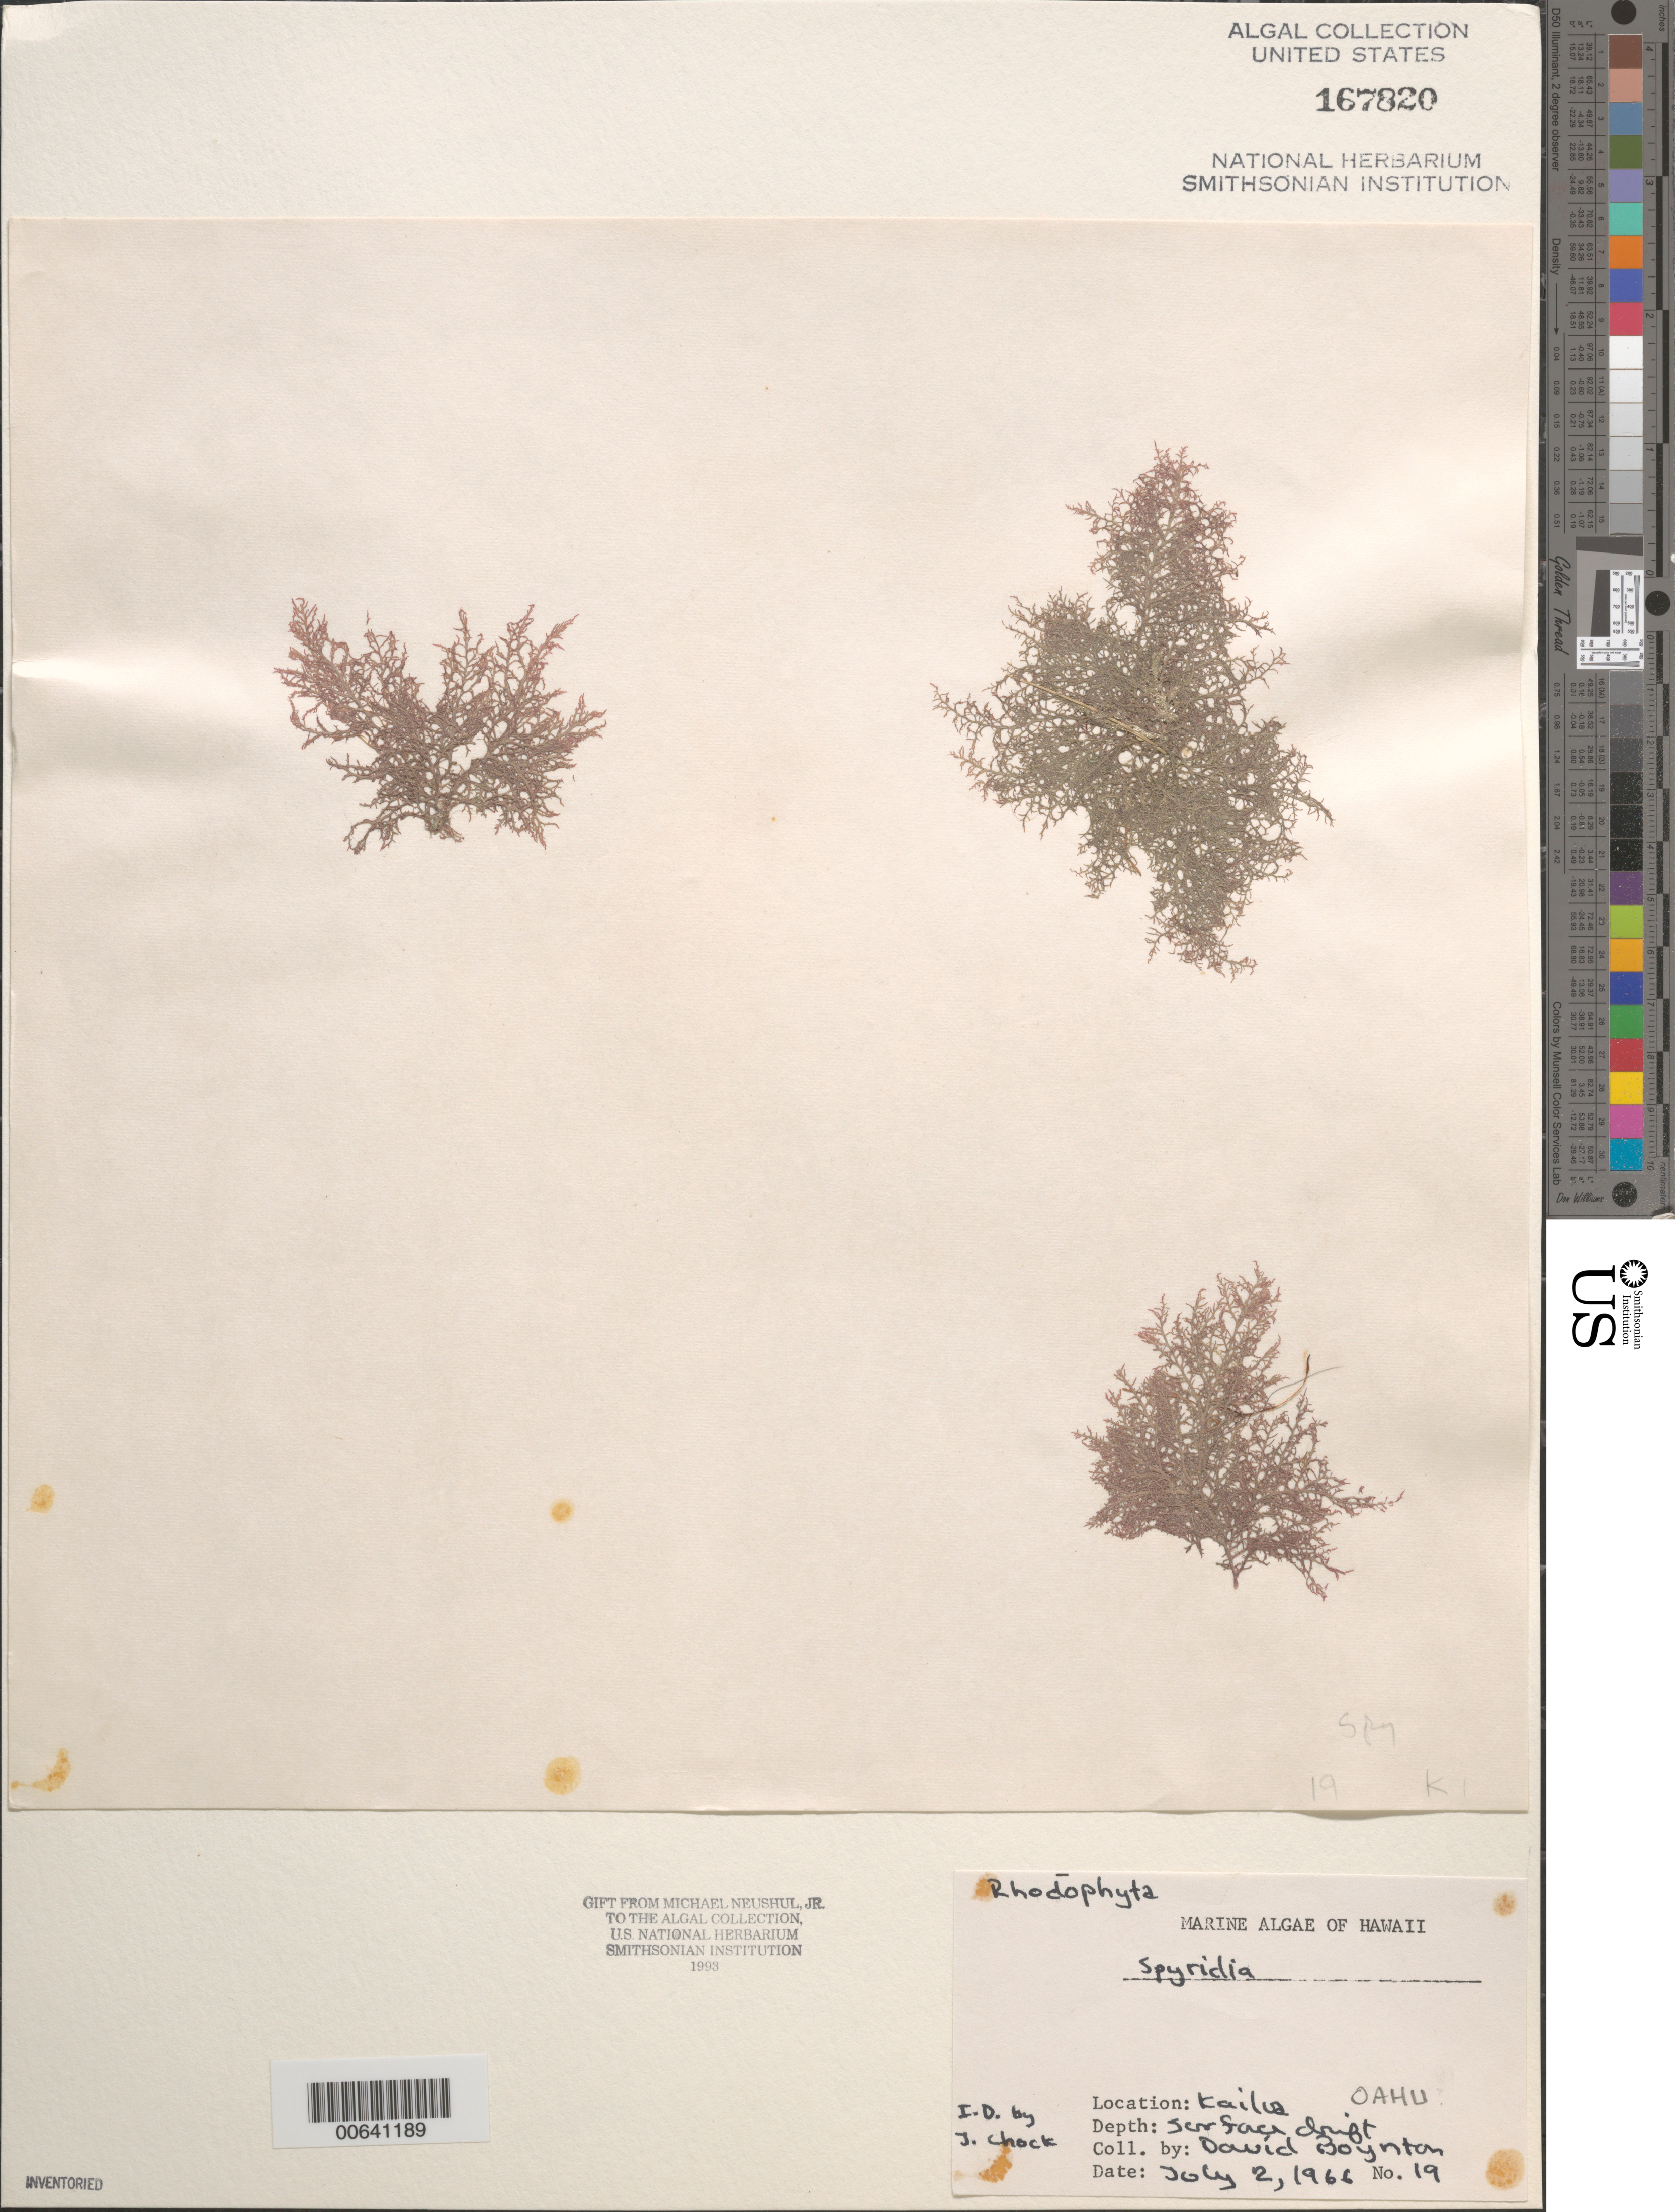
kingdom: Plantae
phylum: Rhodophyta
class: Florideophyceae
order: Ceramiales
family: Spyridiaceae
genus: Spyridia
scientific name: Spyridia sp.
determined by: Chock, Jan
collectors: D. Boynton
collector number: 19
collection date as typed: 02 Jul 1966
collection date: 1966-07-02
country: United States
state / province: Hawaii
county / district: Honolulu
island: Oahu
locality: Kailua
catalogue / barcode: US 167820